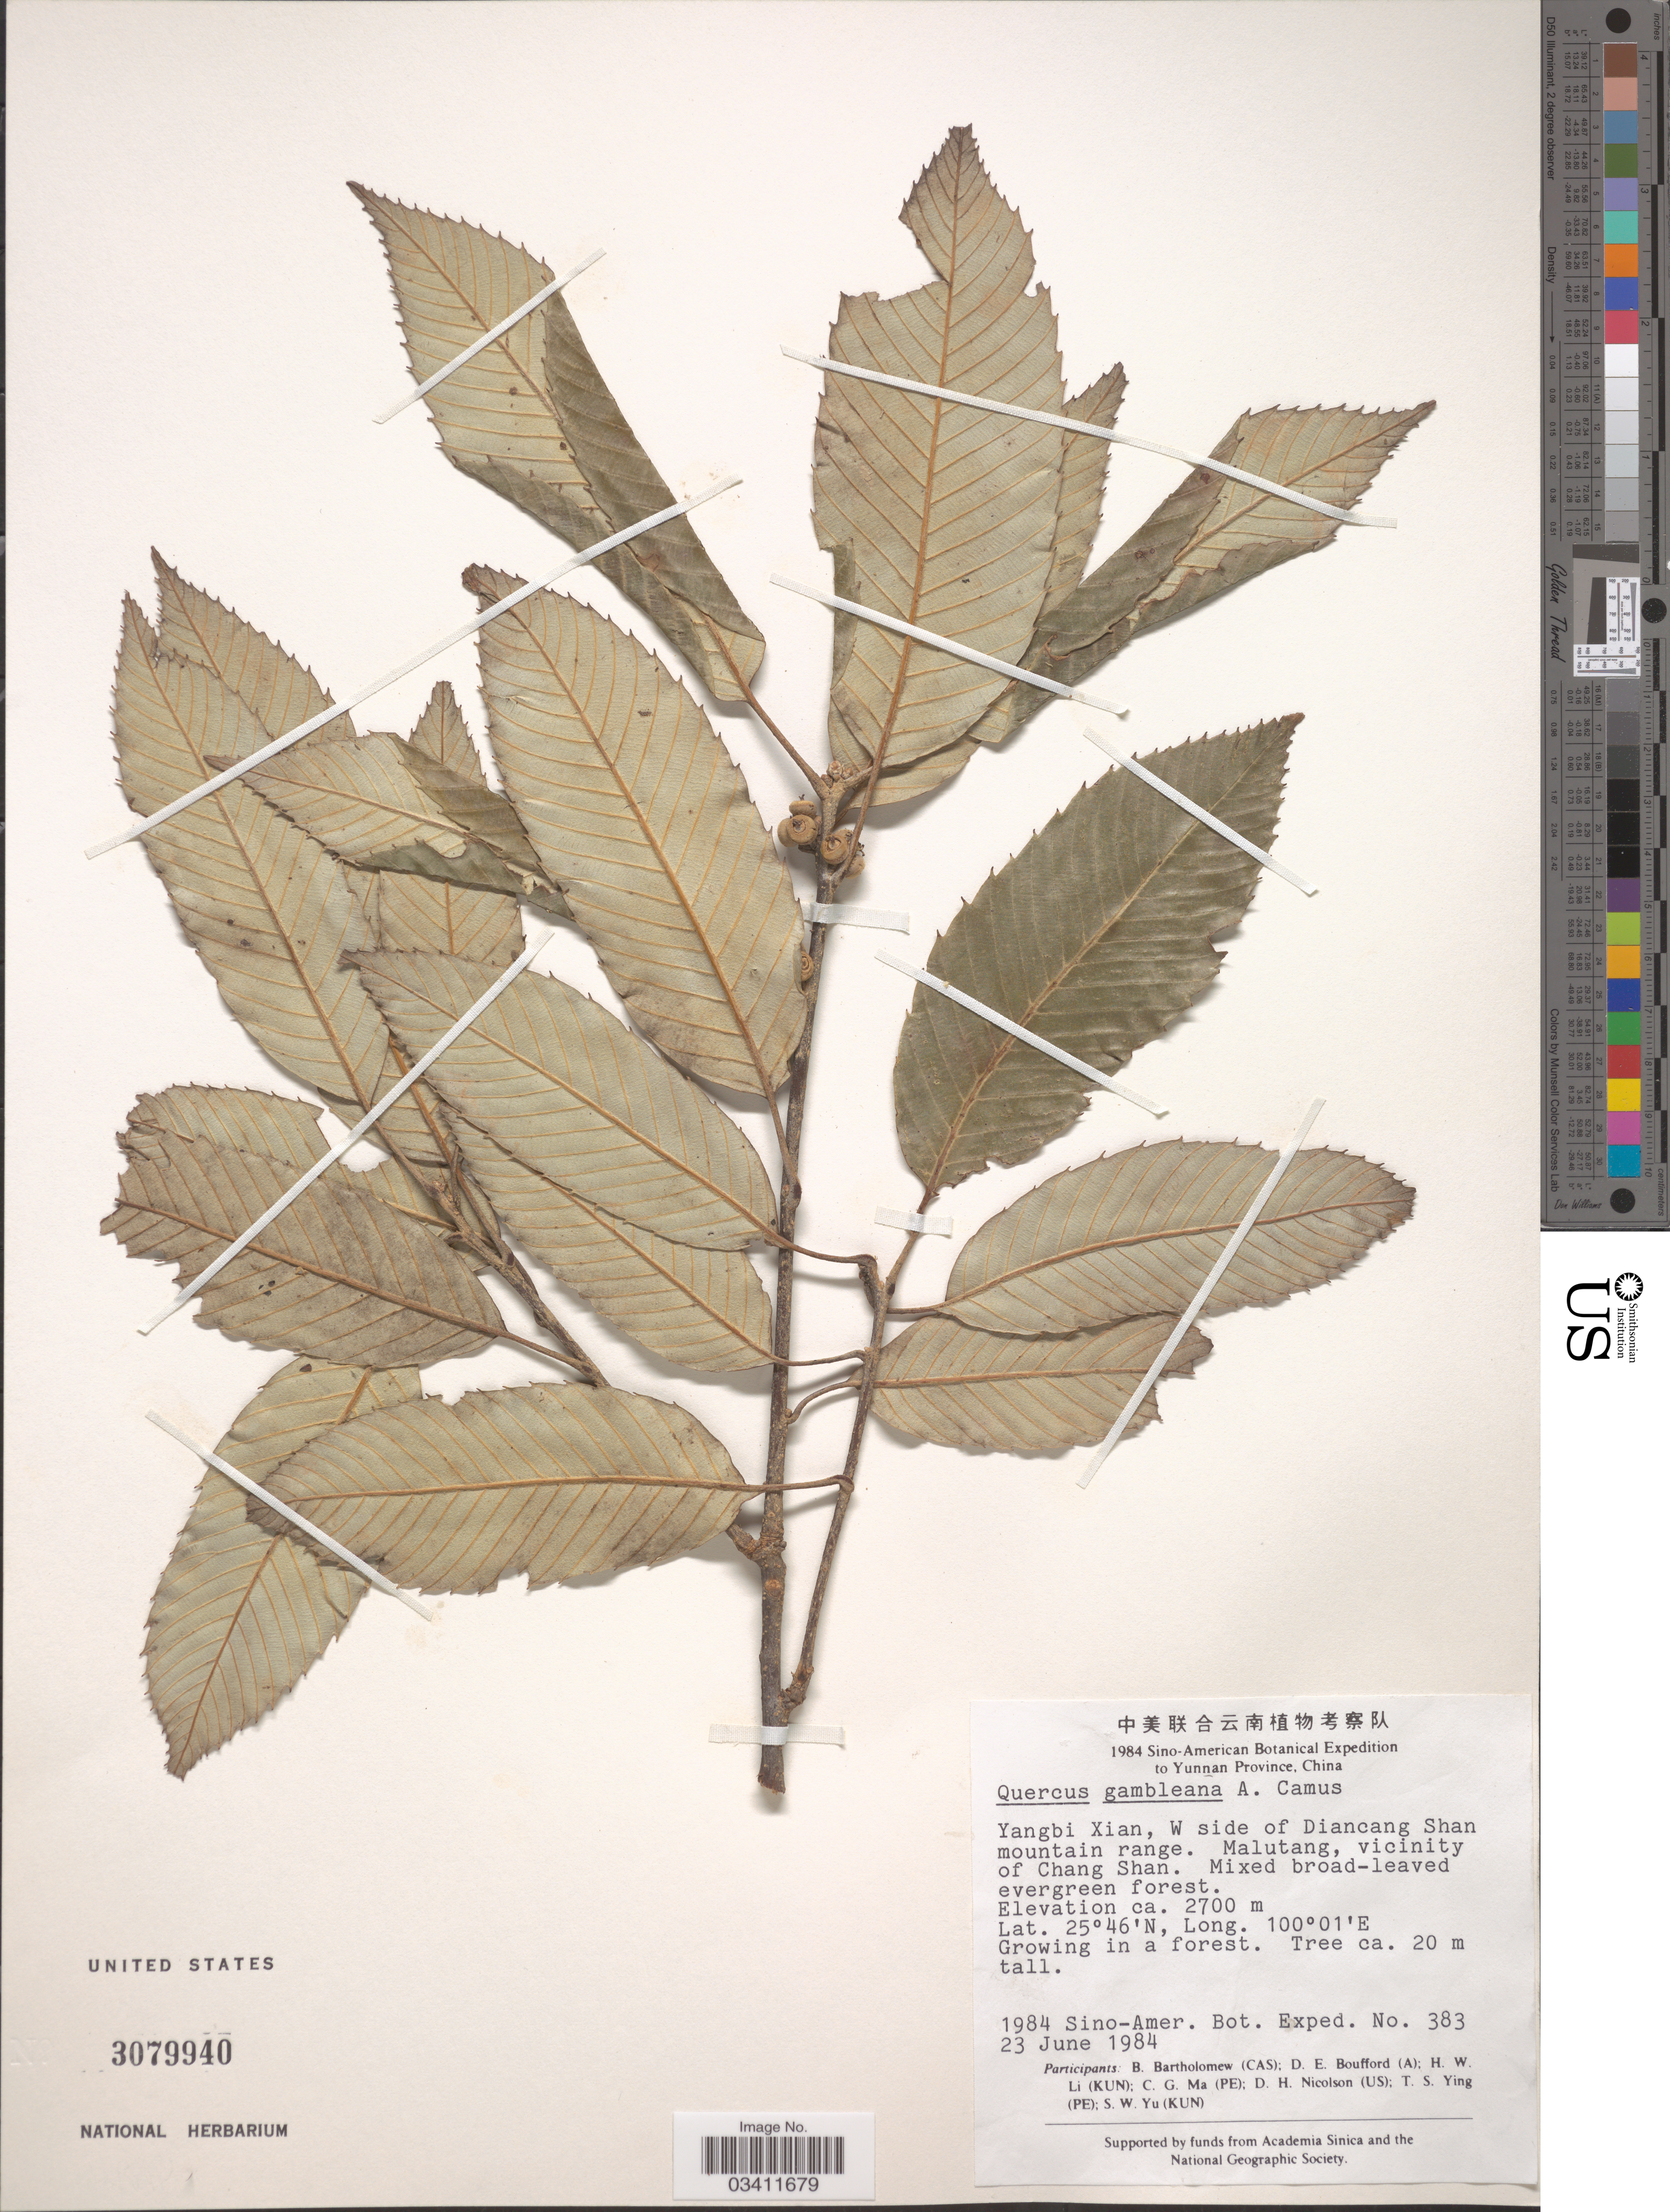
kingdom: Plantae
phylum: Tracheophyta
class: Magnoliopsida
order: Fagales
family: Fagaceae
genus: Quercus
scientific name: Quercus gambleana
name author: A. Camus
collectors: Sino-Amer. Bot. Exped. 1984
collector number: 383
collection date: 1984-06-23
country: China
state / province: Yunnan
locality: Yangbi Xian, W side of Diancang Shan mountain range. Malutang, vicinity of Chang Shan.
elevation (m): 2700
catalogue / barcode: US 3079940